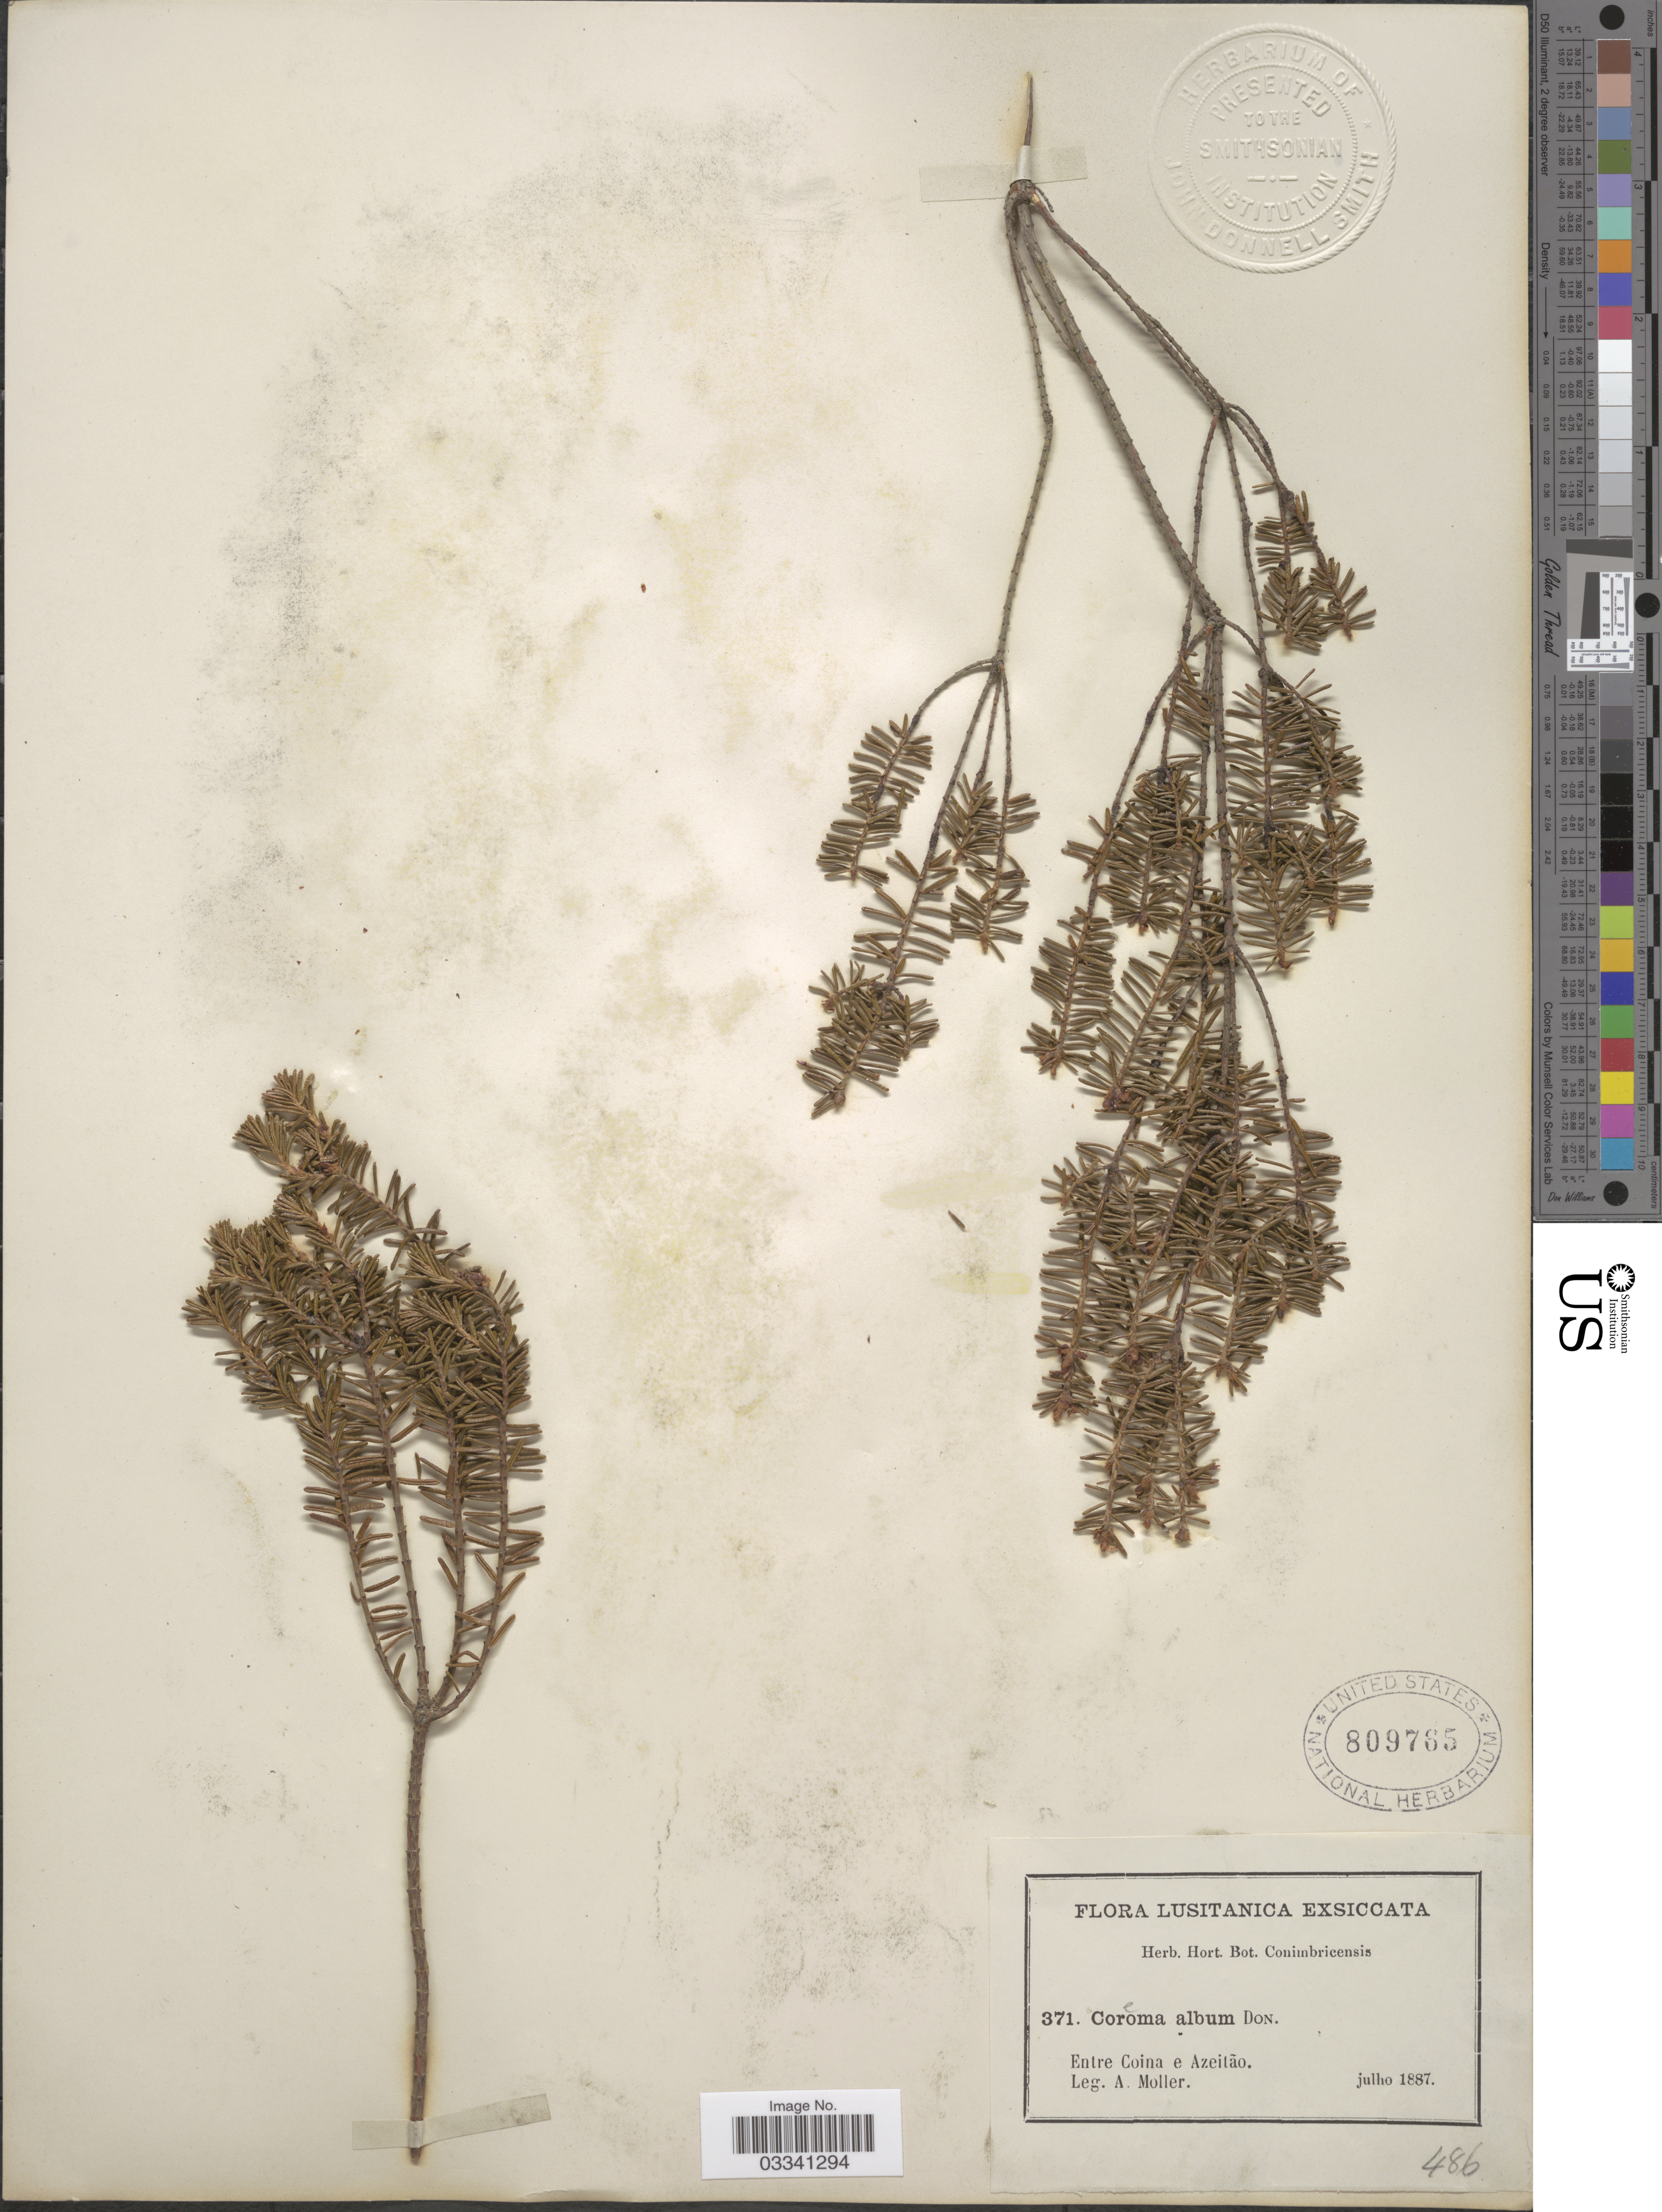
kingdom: Plantae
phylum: Tracheophyta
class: Magnoliopsida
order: Ericales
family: Ericaceae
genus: Corema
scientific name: Corema album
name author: D. Don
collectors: A. Moller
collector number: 371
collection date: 1887-07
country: Portugal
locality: Lusitanica. Entre Coina e Azeitão.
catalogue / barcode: US 809765